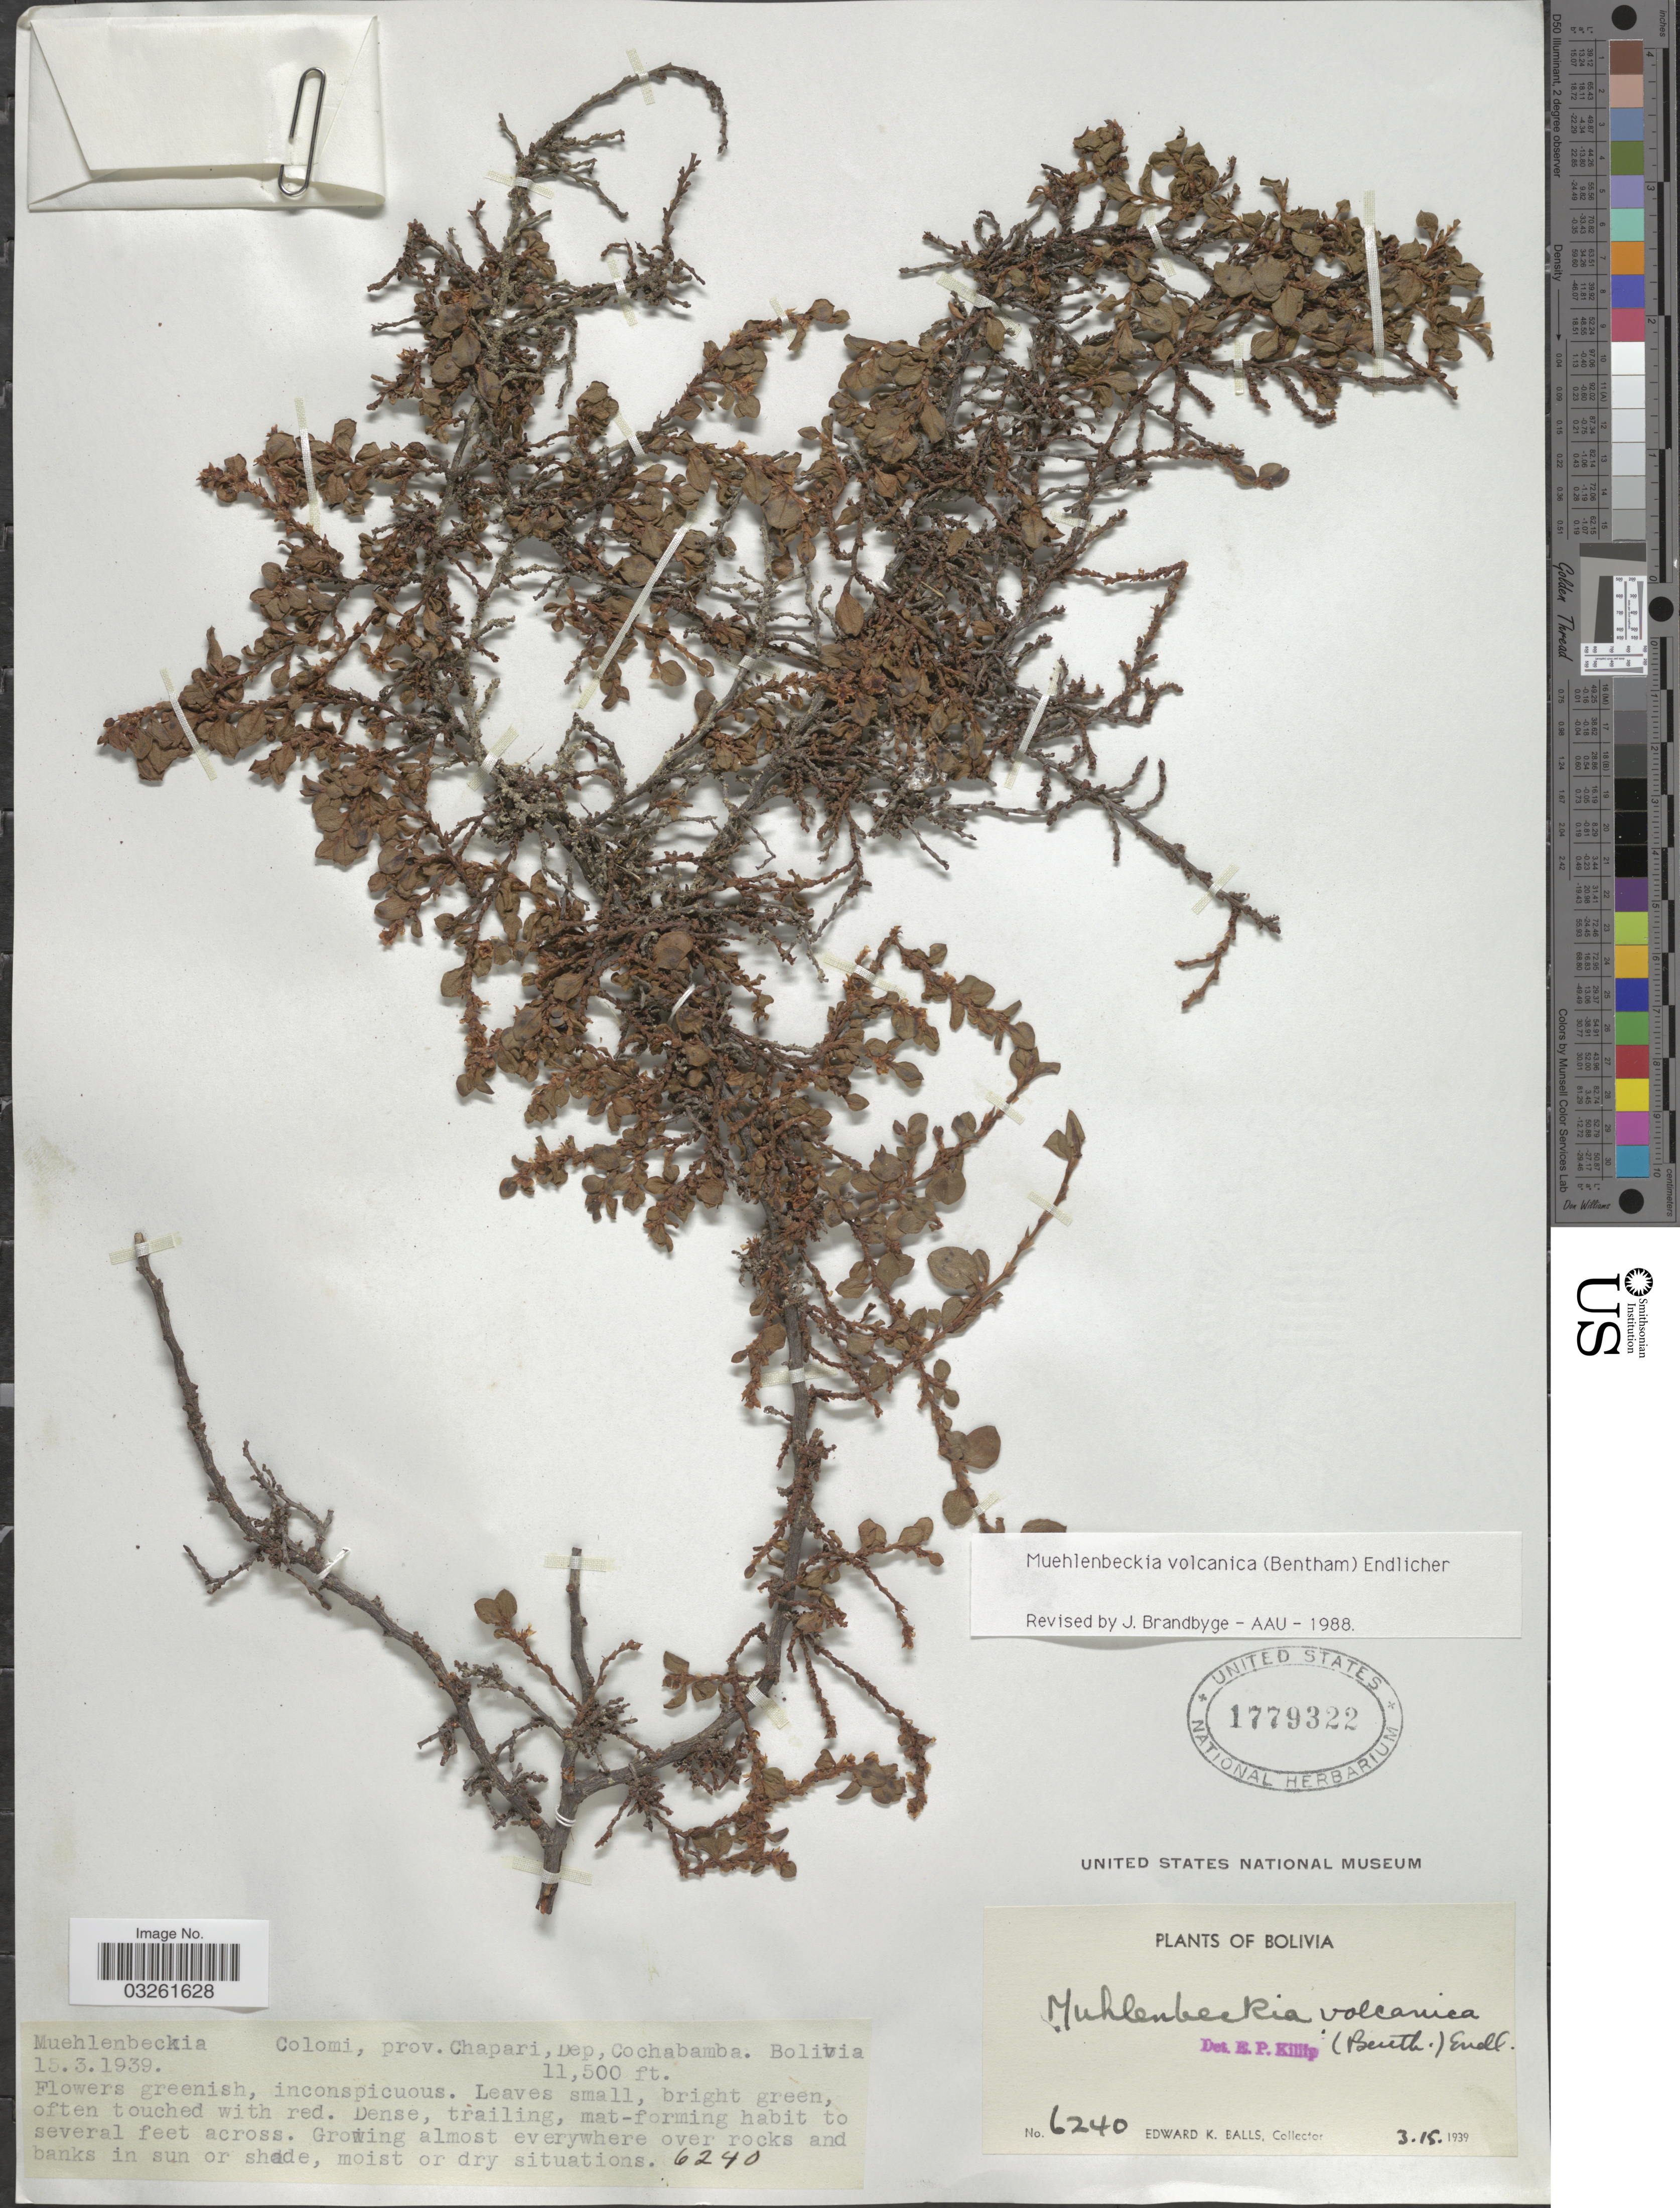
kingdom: Plantae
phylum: Tracheophyta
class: Magnoliopsida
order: Caryophyllales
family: Polygonaceae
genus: Muehlenbeckia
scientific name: Muehlenbeckia volcanica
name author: (Benth.) Endl.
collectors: E. K. Balls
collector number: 6240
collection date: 1939-03-15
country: Bolivia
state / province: Cochabamba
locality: Colomi, prov. Chapari, Dep, Cochabamba.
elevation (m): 3505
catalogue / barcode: US 1779322